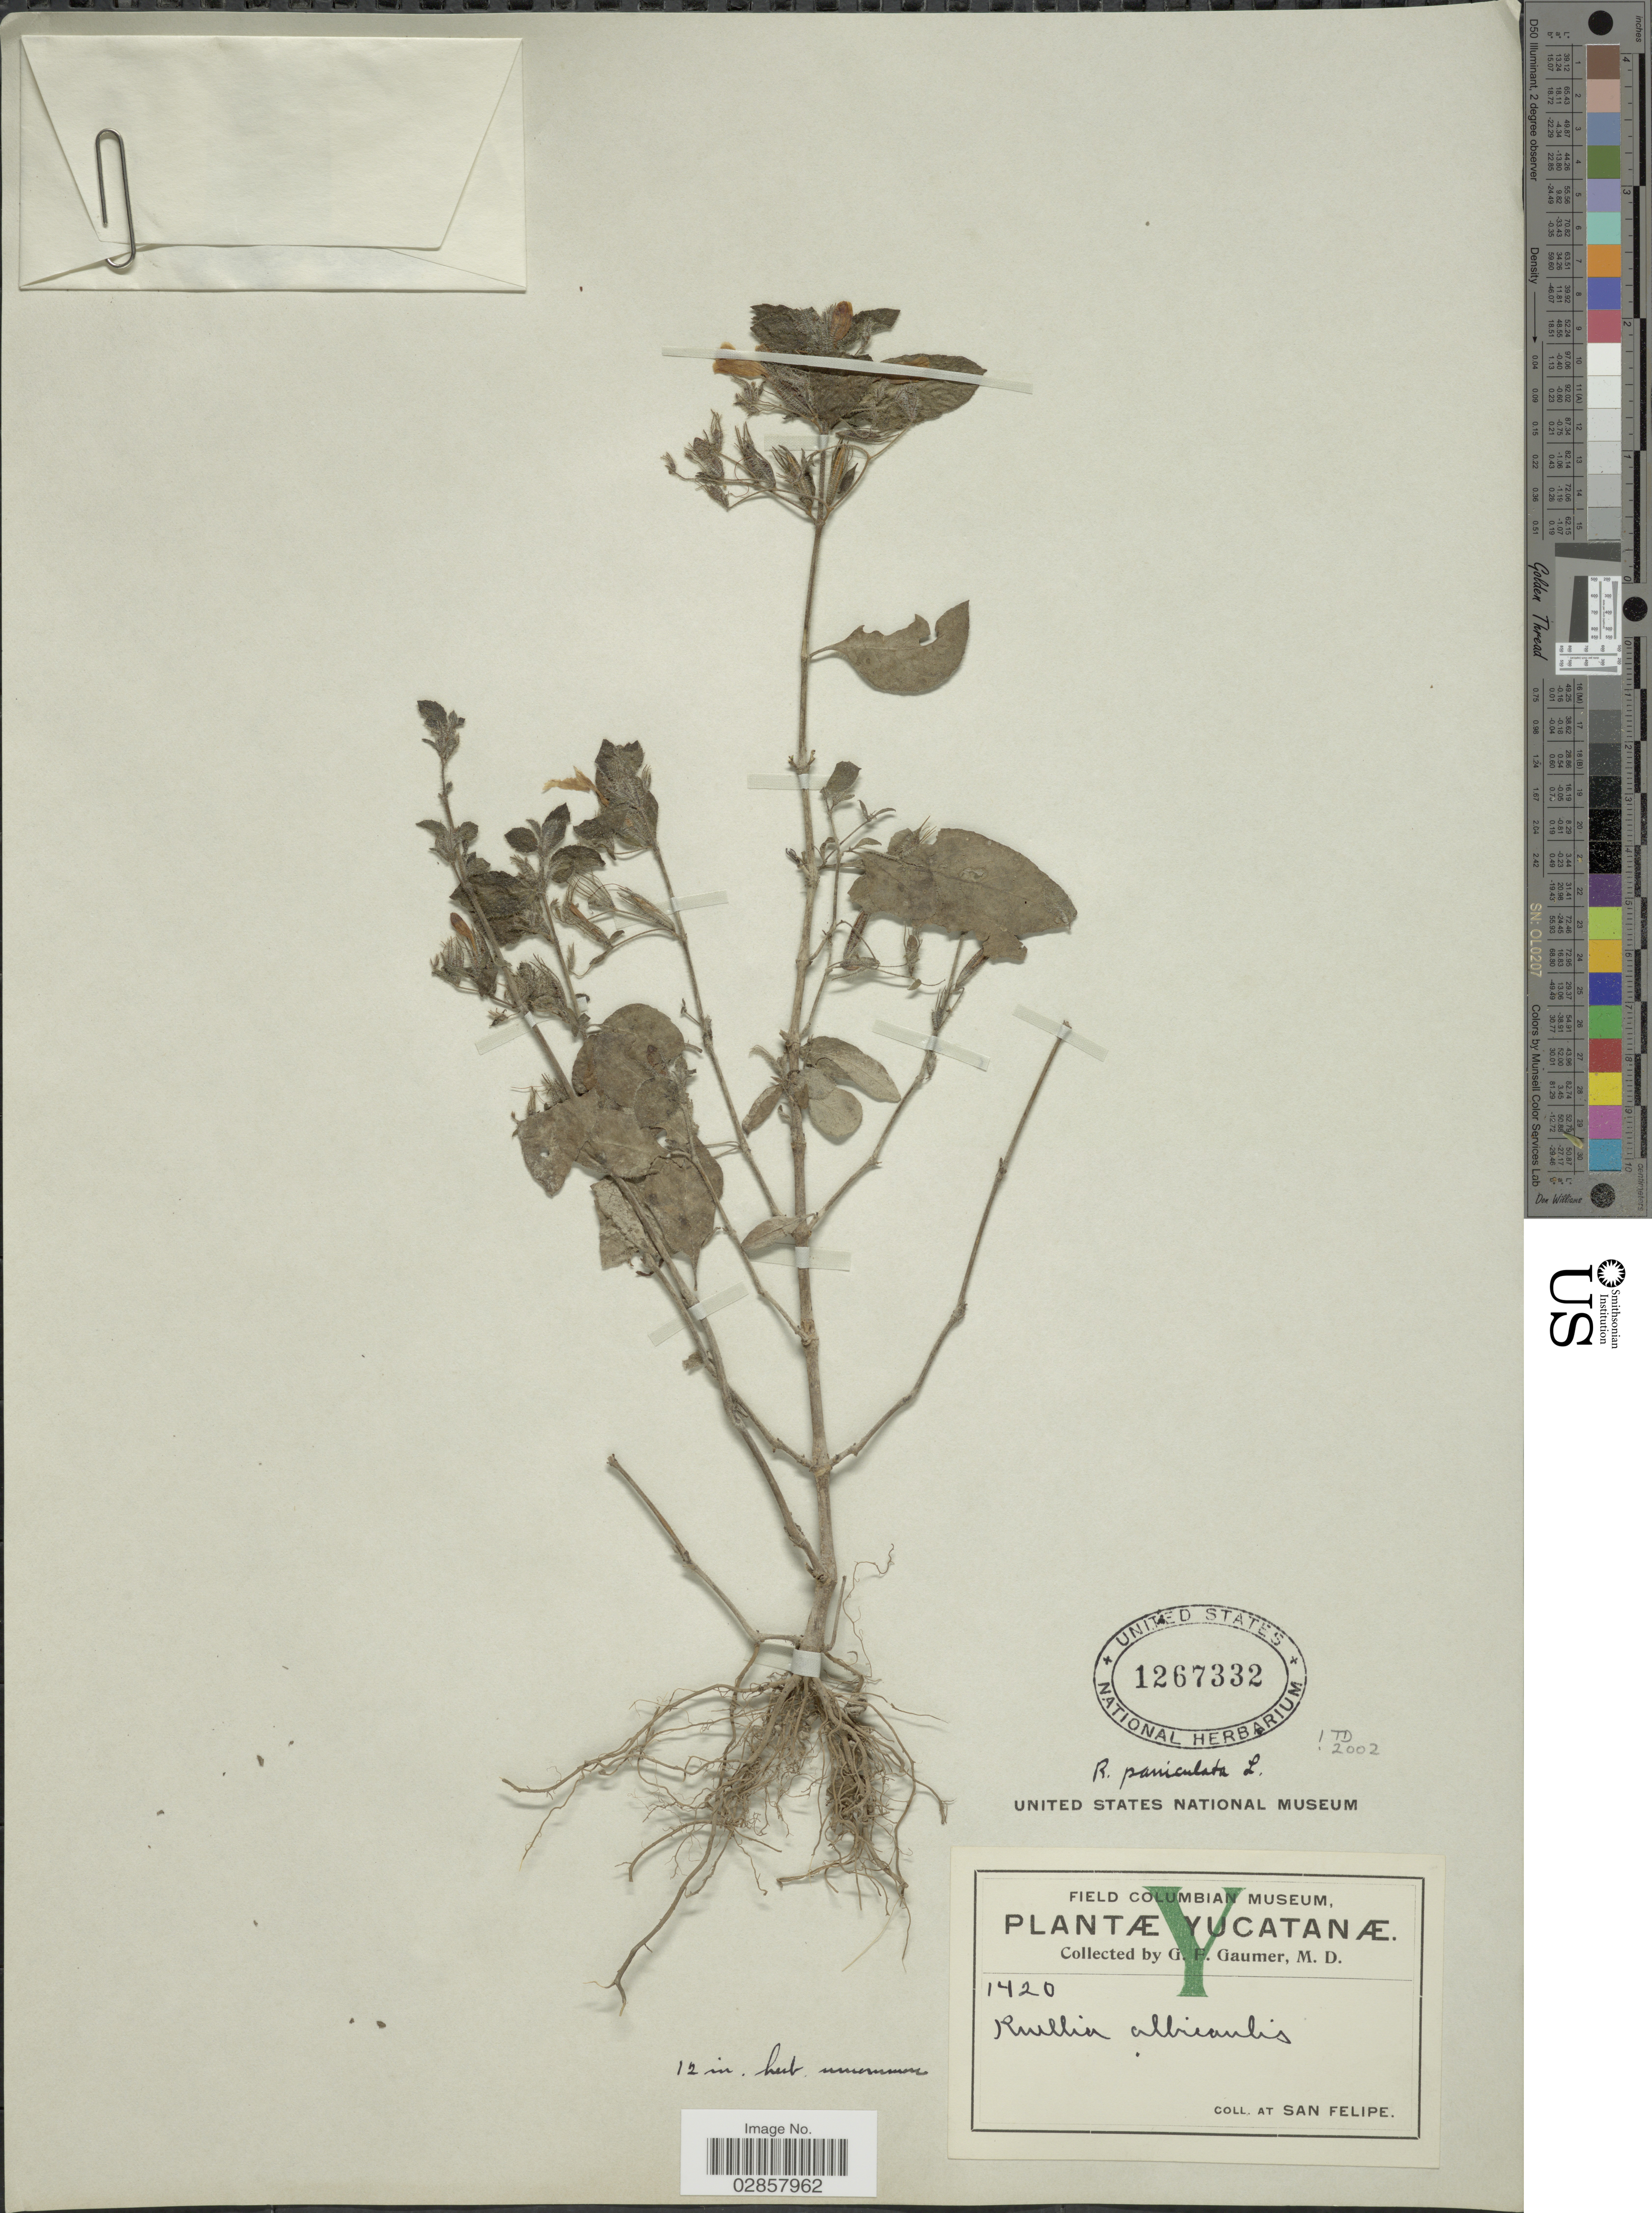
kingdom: Plantae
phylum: Tracheophyta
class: Magnoliopsida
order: Lamiales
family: Acanthaceae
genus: Ruellia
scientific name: Ruellia paniculata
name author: L.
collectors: G. F. Gaumer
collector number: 1420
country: Mexico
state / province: Yucatán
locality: San Felipe.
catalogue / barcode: US 1267332